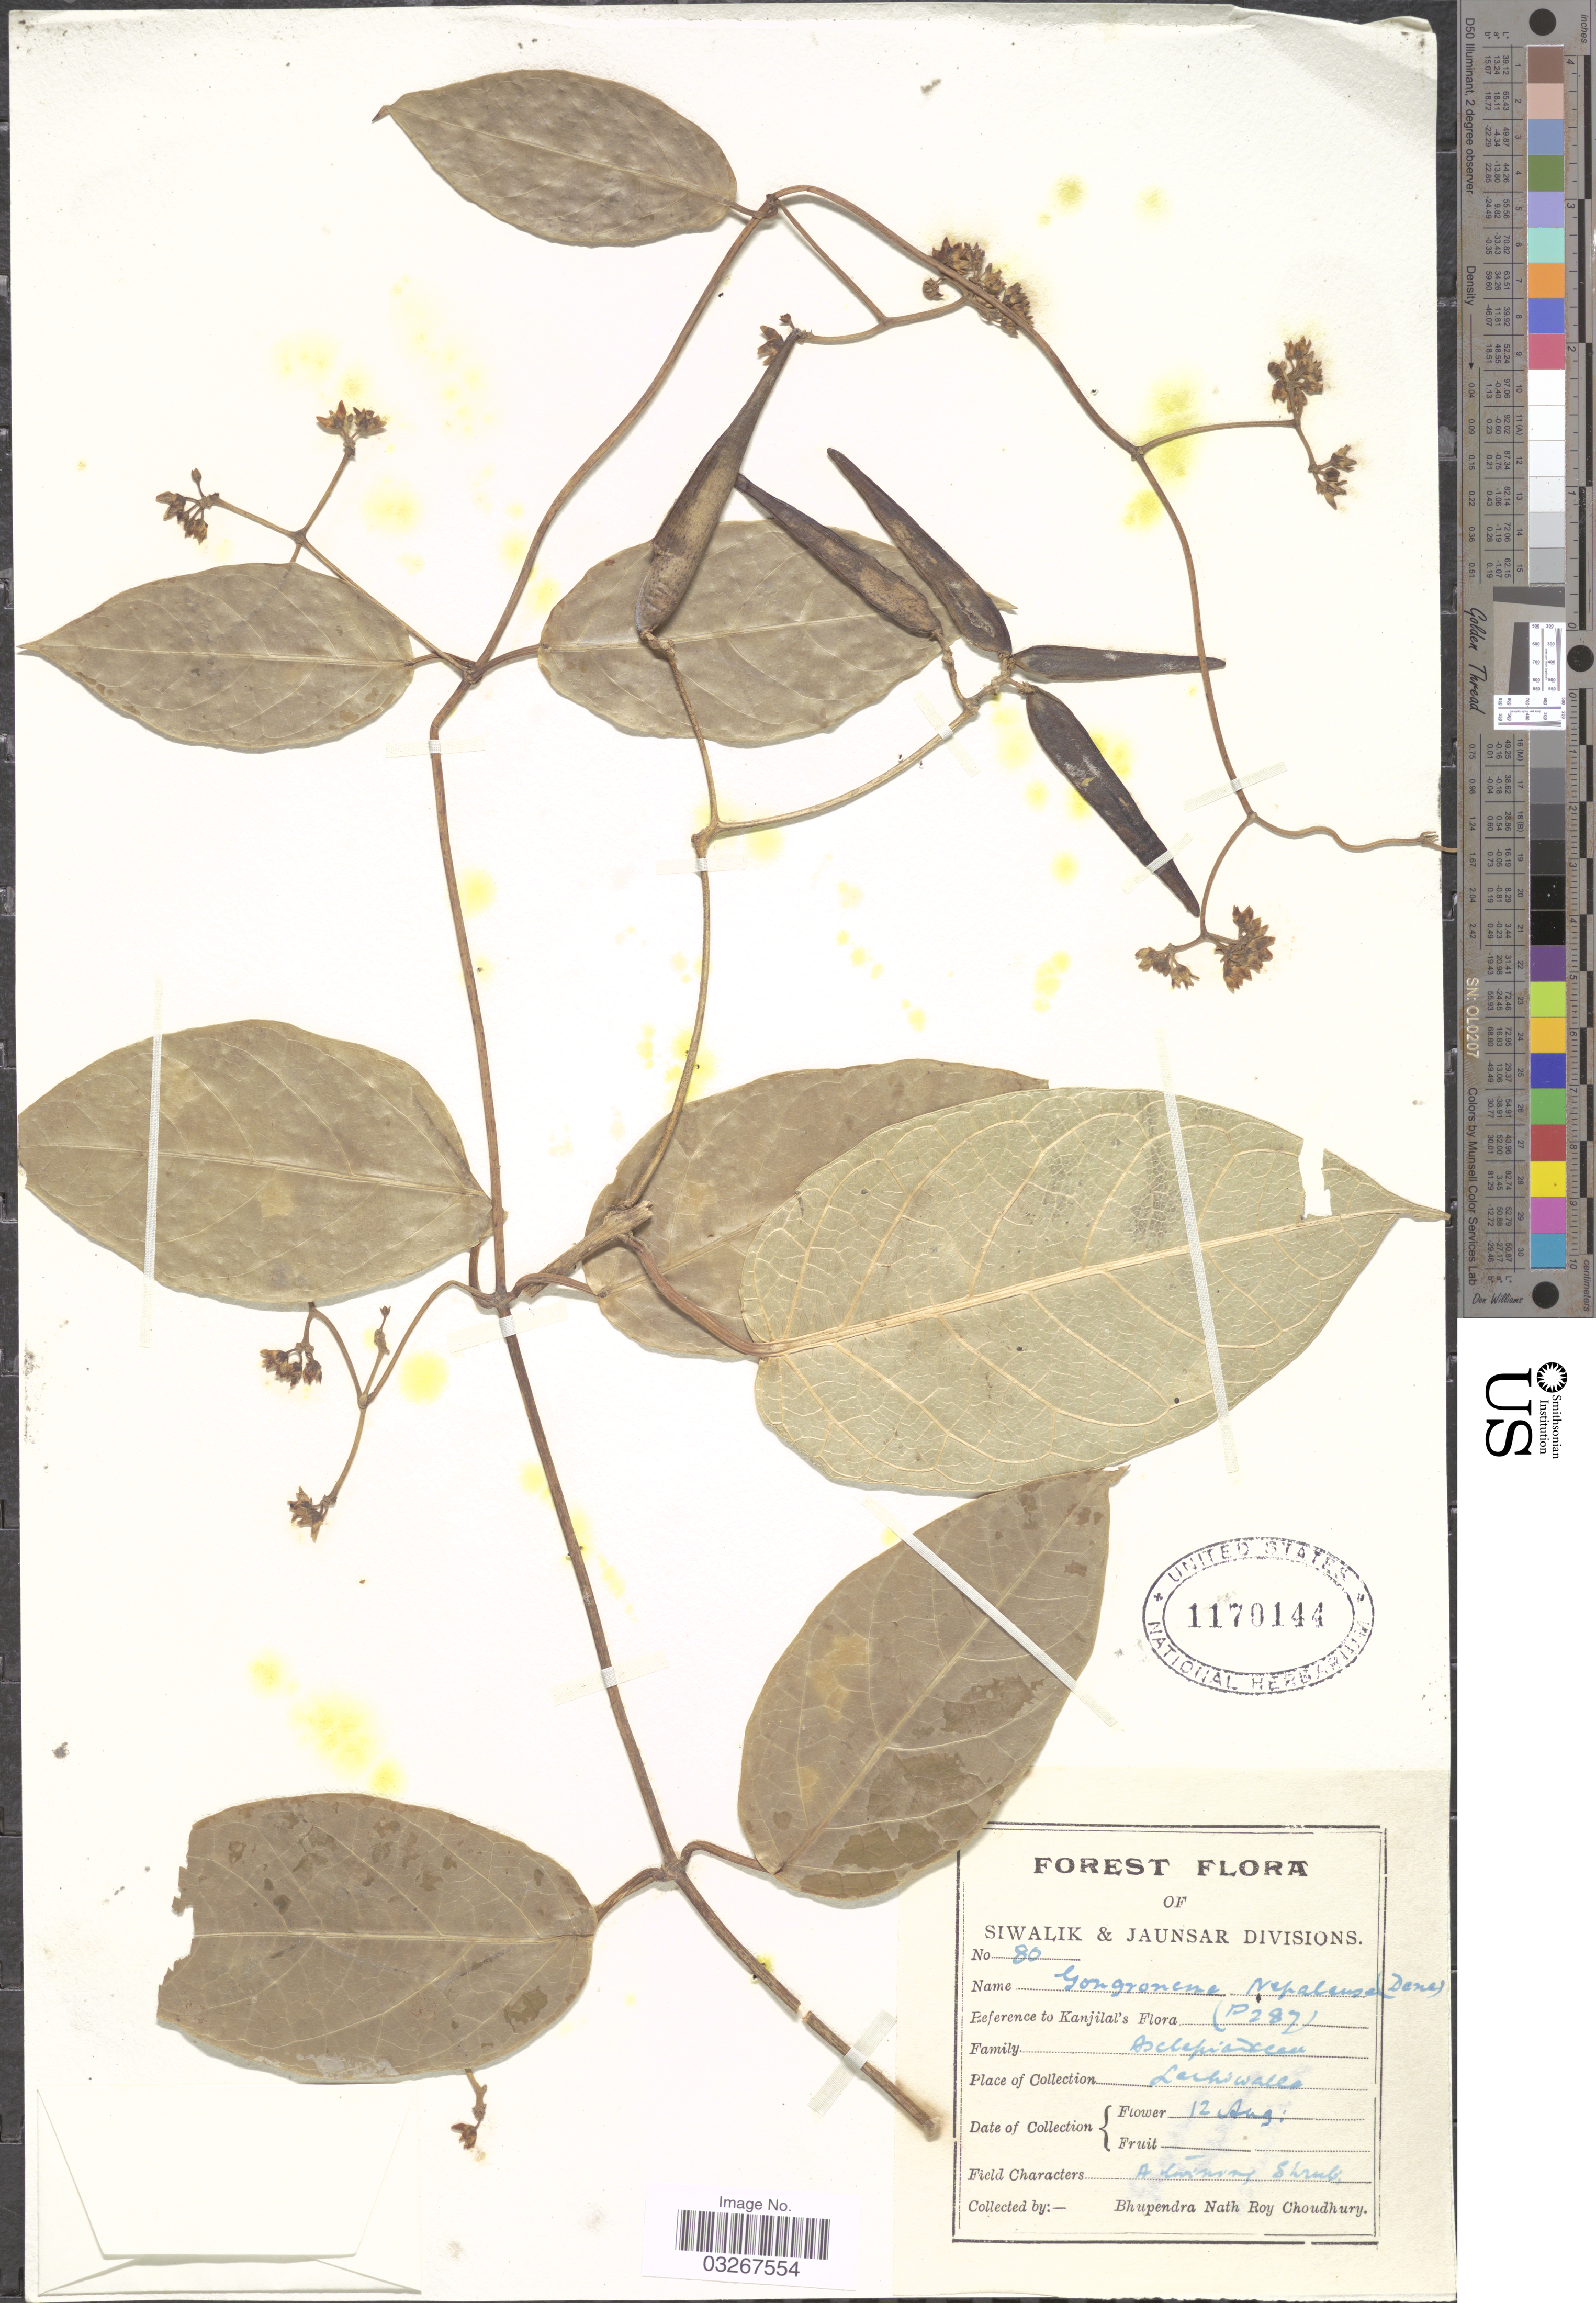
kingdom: Plantae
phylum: Tracheophyta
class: Magnoliopsida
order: Gentianales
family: Apocynaceae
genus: Gongronema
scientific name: Gongronema napalense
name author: (Wall.) Decne.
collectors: B. Choudhury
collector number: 80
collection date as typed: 12 Aug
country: India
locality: Lachiwalla. Siwalik & Jaunsar Divisions.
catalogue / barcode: US 1170144